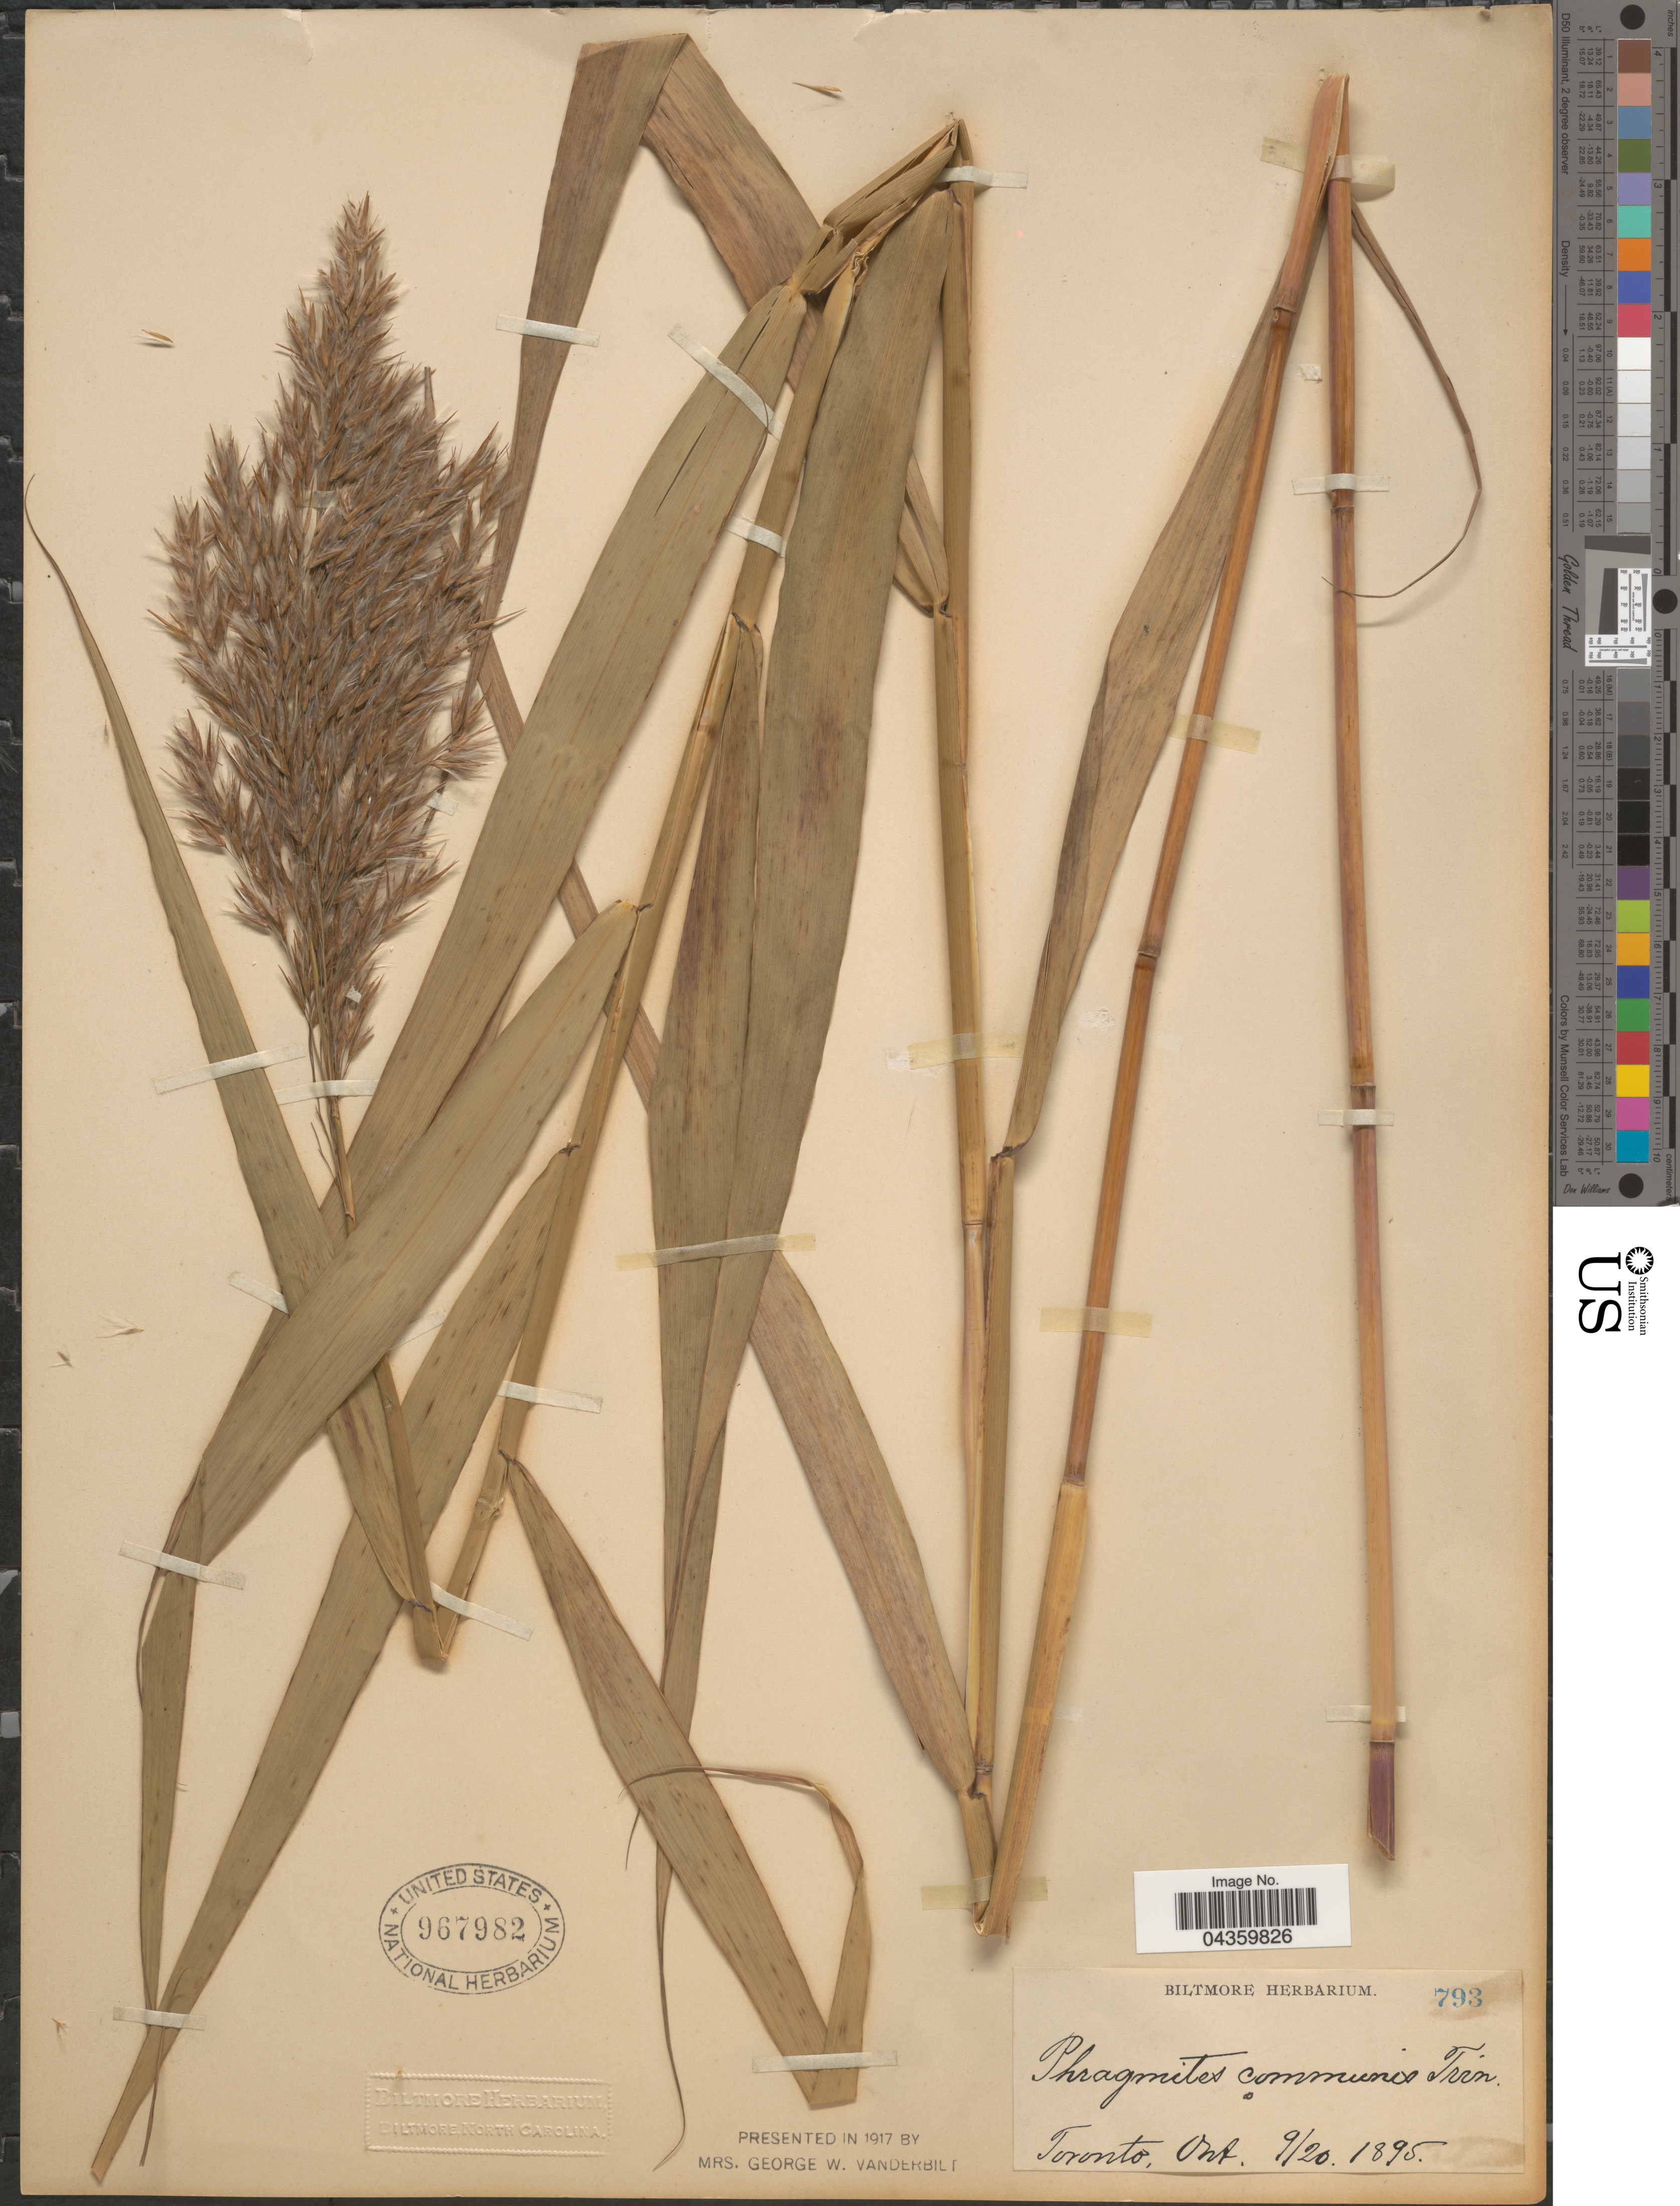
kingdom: Plantae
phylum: Tracheophyta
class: Liliopsida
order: Poales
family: Poaceae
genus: Phragmites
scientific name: Phragmites australis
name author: (Cav.) Trin. ex Steud.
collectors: ex herb. Biltmore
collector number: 793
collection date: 1895-09-20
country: Canada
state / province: Ontario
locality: Toronto.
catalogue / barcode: US 967982